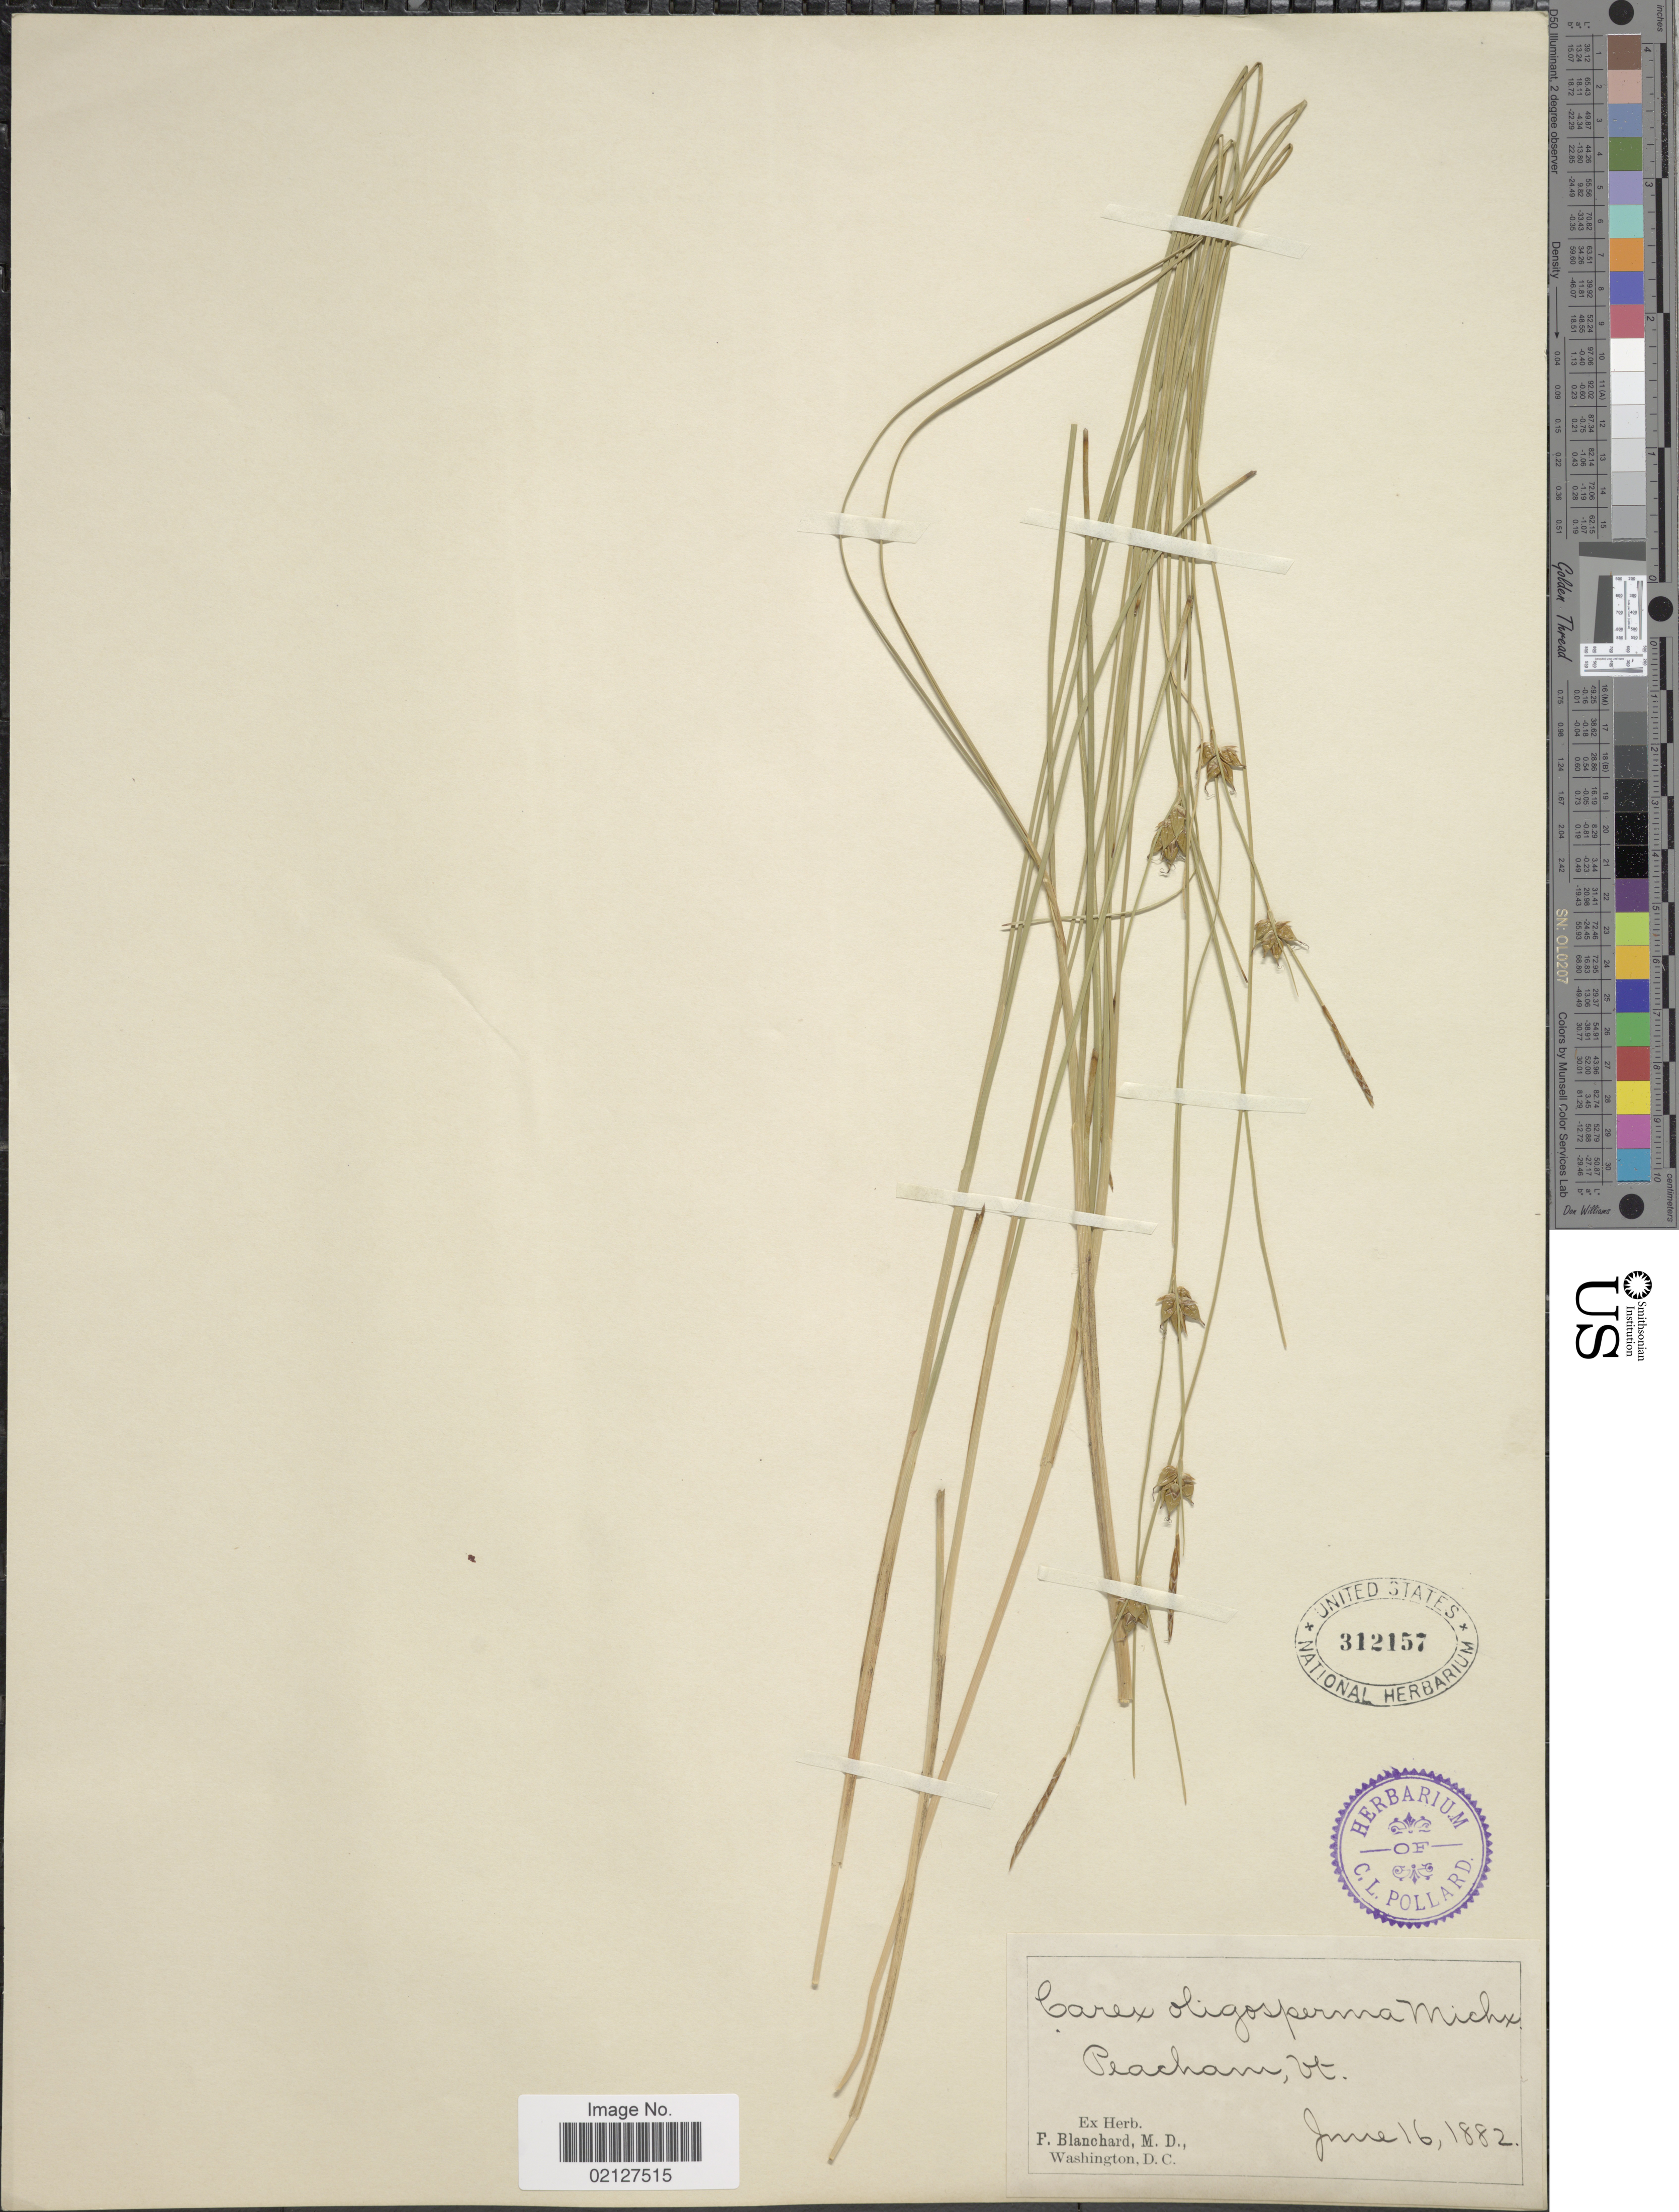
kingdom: Plantae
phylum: Tracheophyta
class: Liliopsida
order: Poales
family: Cyperaceae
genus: Carex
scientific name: Carex oligosperma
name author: Michx.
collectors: ex herb. F. Blanchard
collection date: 1882-06-16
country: United States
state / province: Vermont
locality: Peacham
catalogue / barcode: US 312157